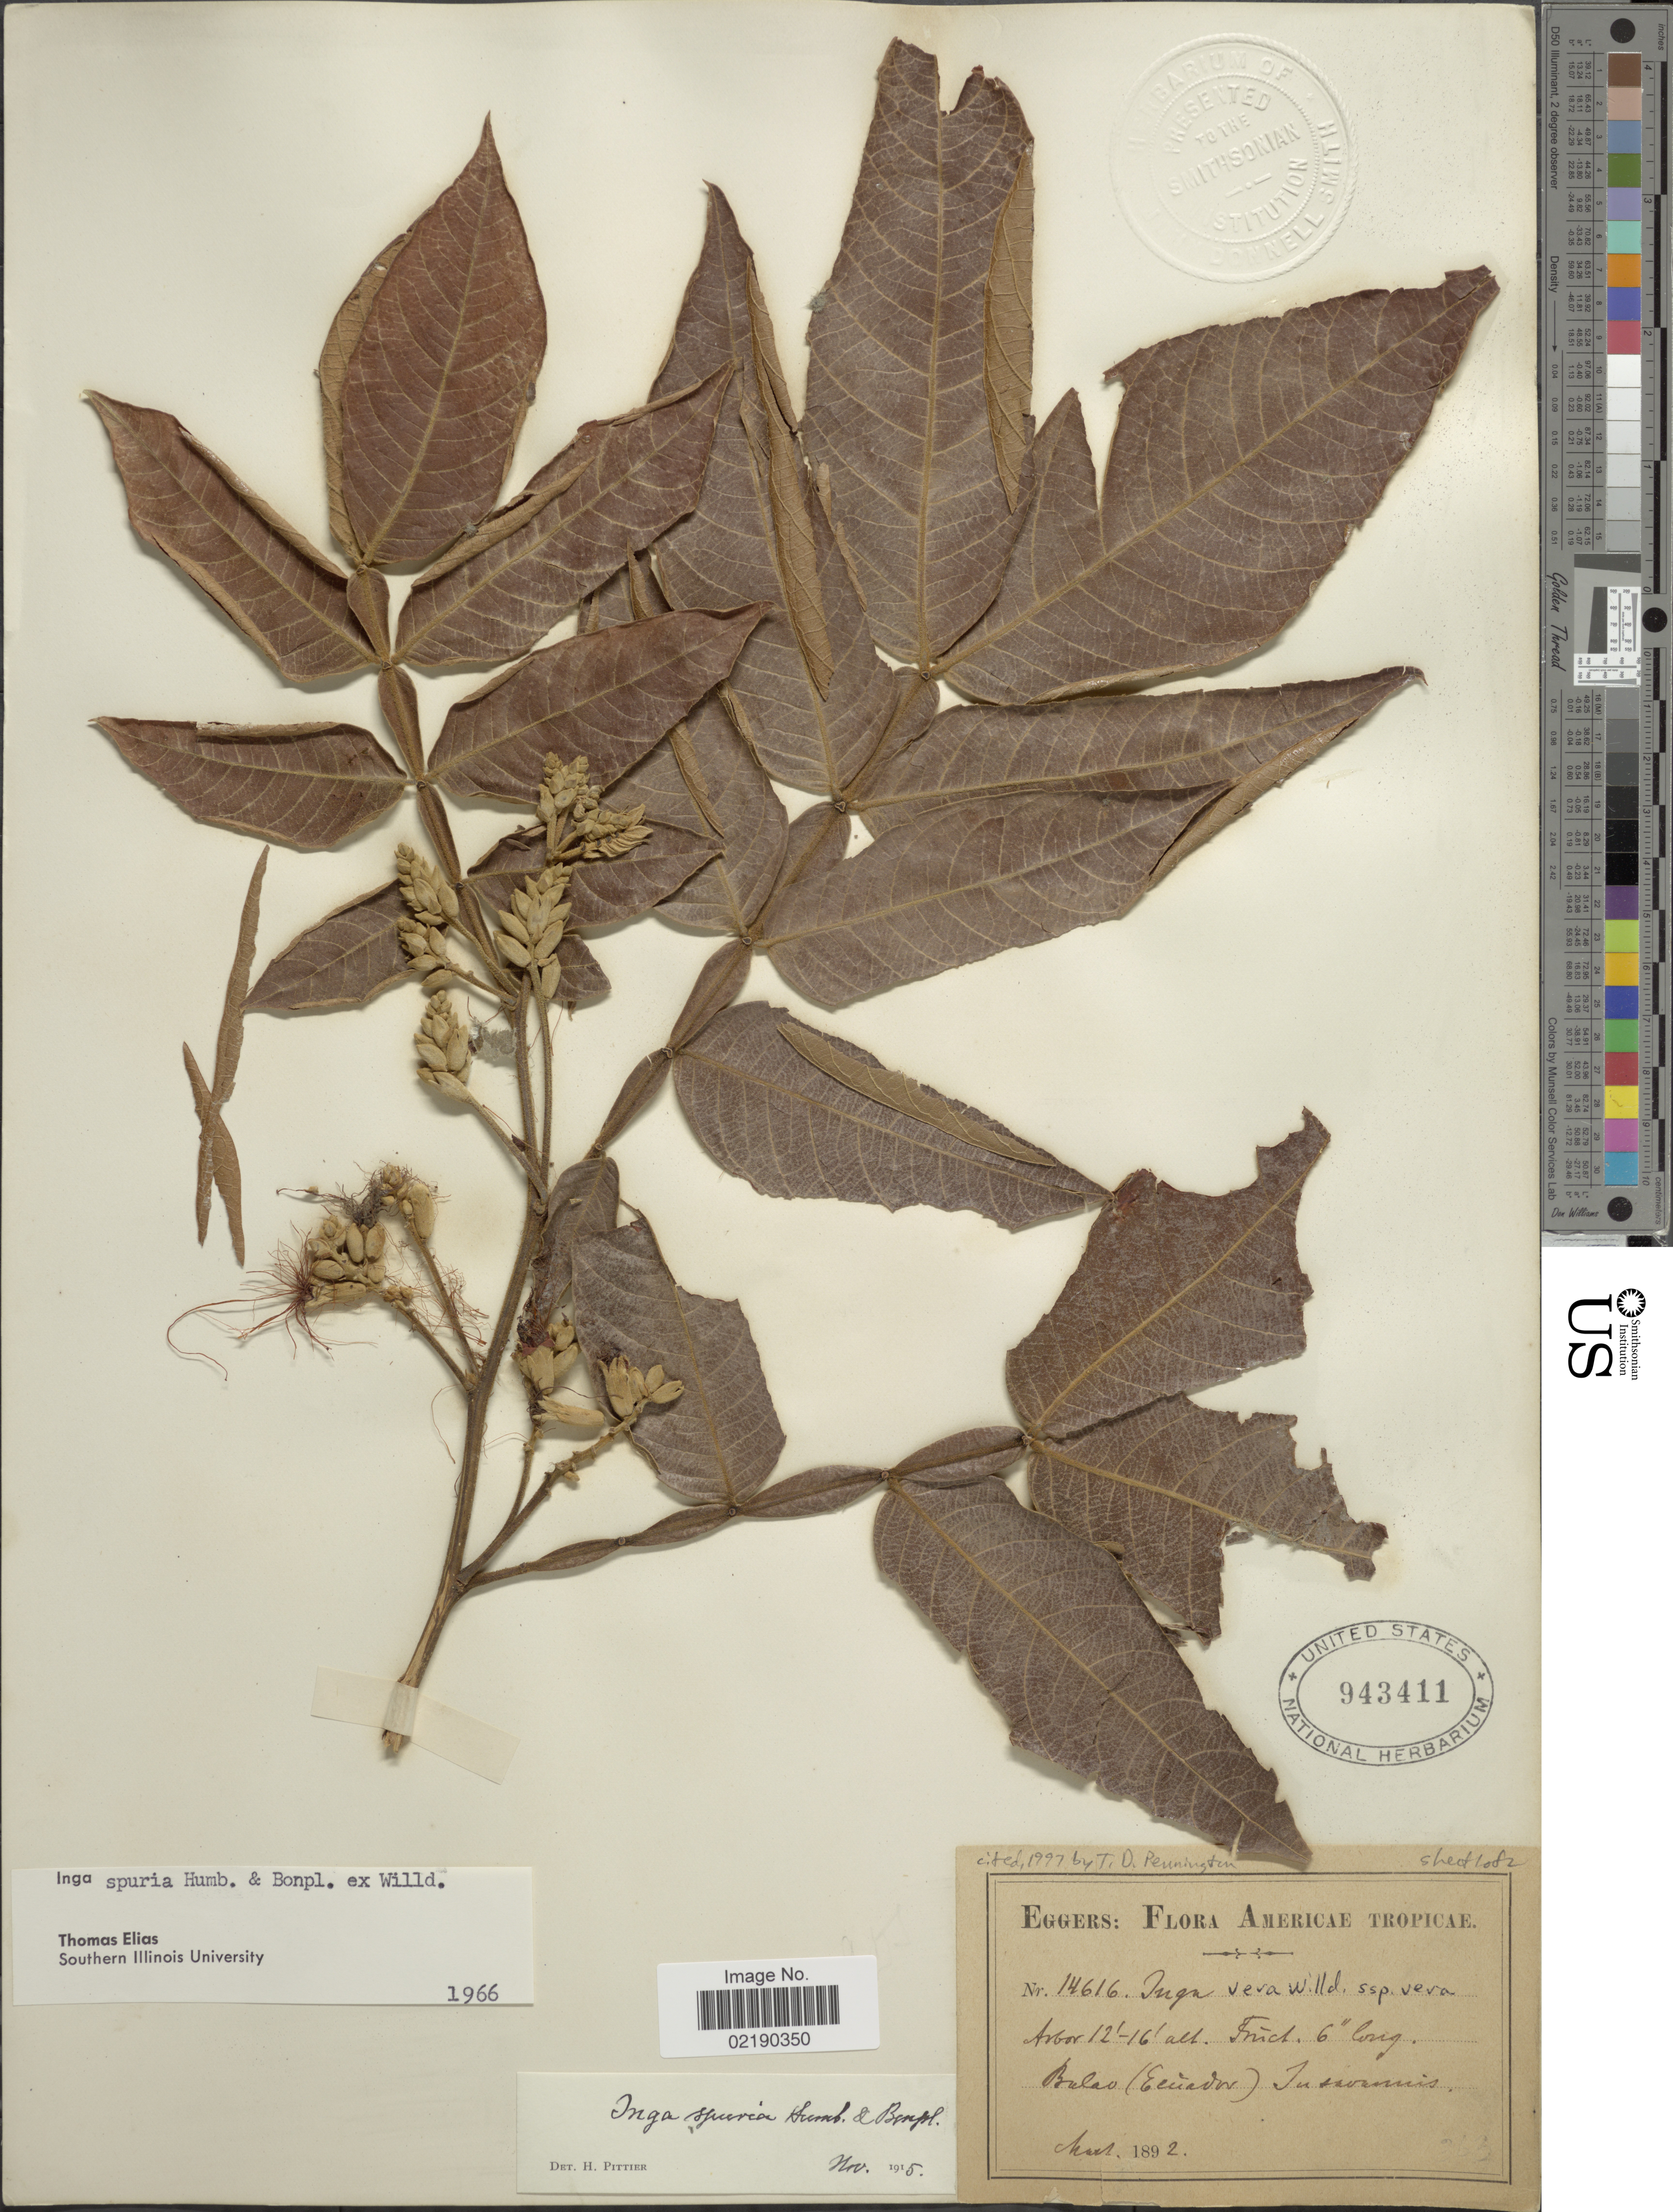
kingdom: Plantae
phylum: Tracheophyta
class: Magnoliopsida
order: Fabales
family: Fabaceae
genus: Inga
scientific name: Inga vera subsp. vera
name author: Willd.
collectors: -. Eggers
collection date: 1892-03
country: Ecuador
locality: Americae Tropicae, Balao.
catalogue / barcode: US 943411